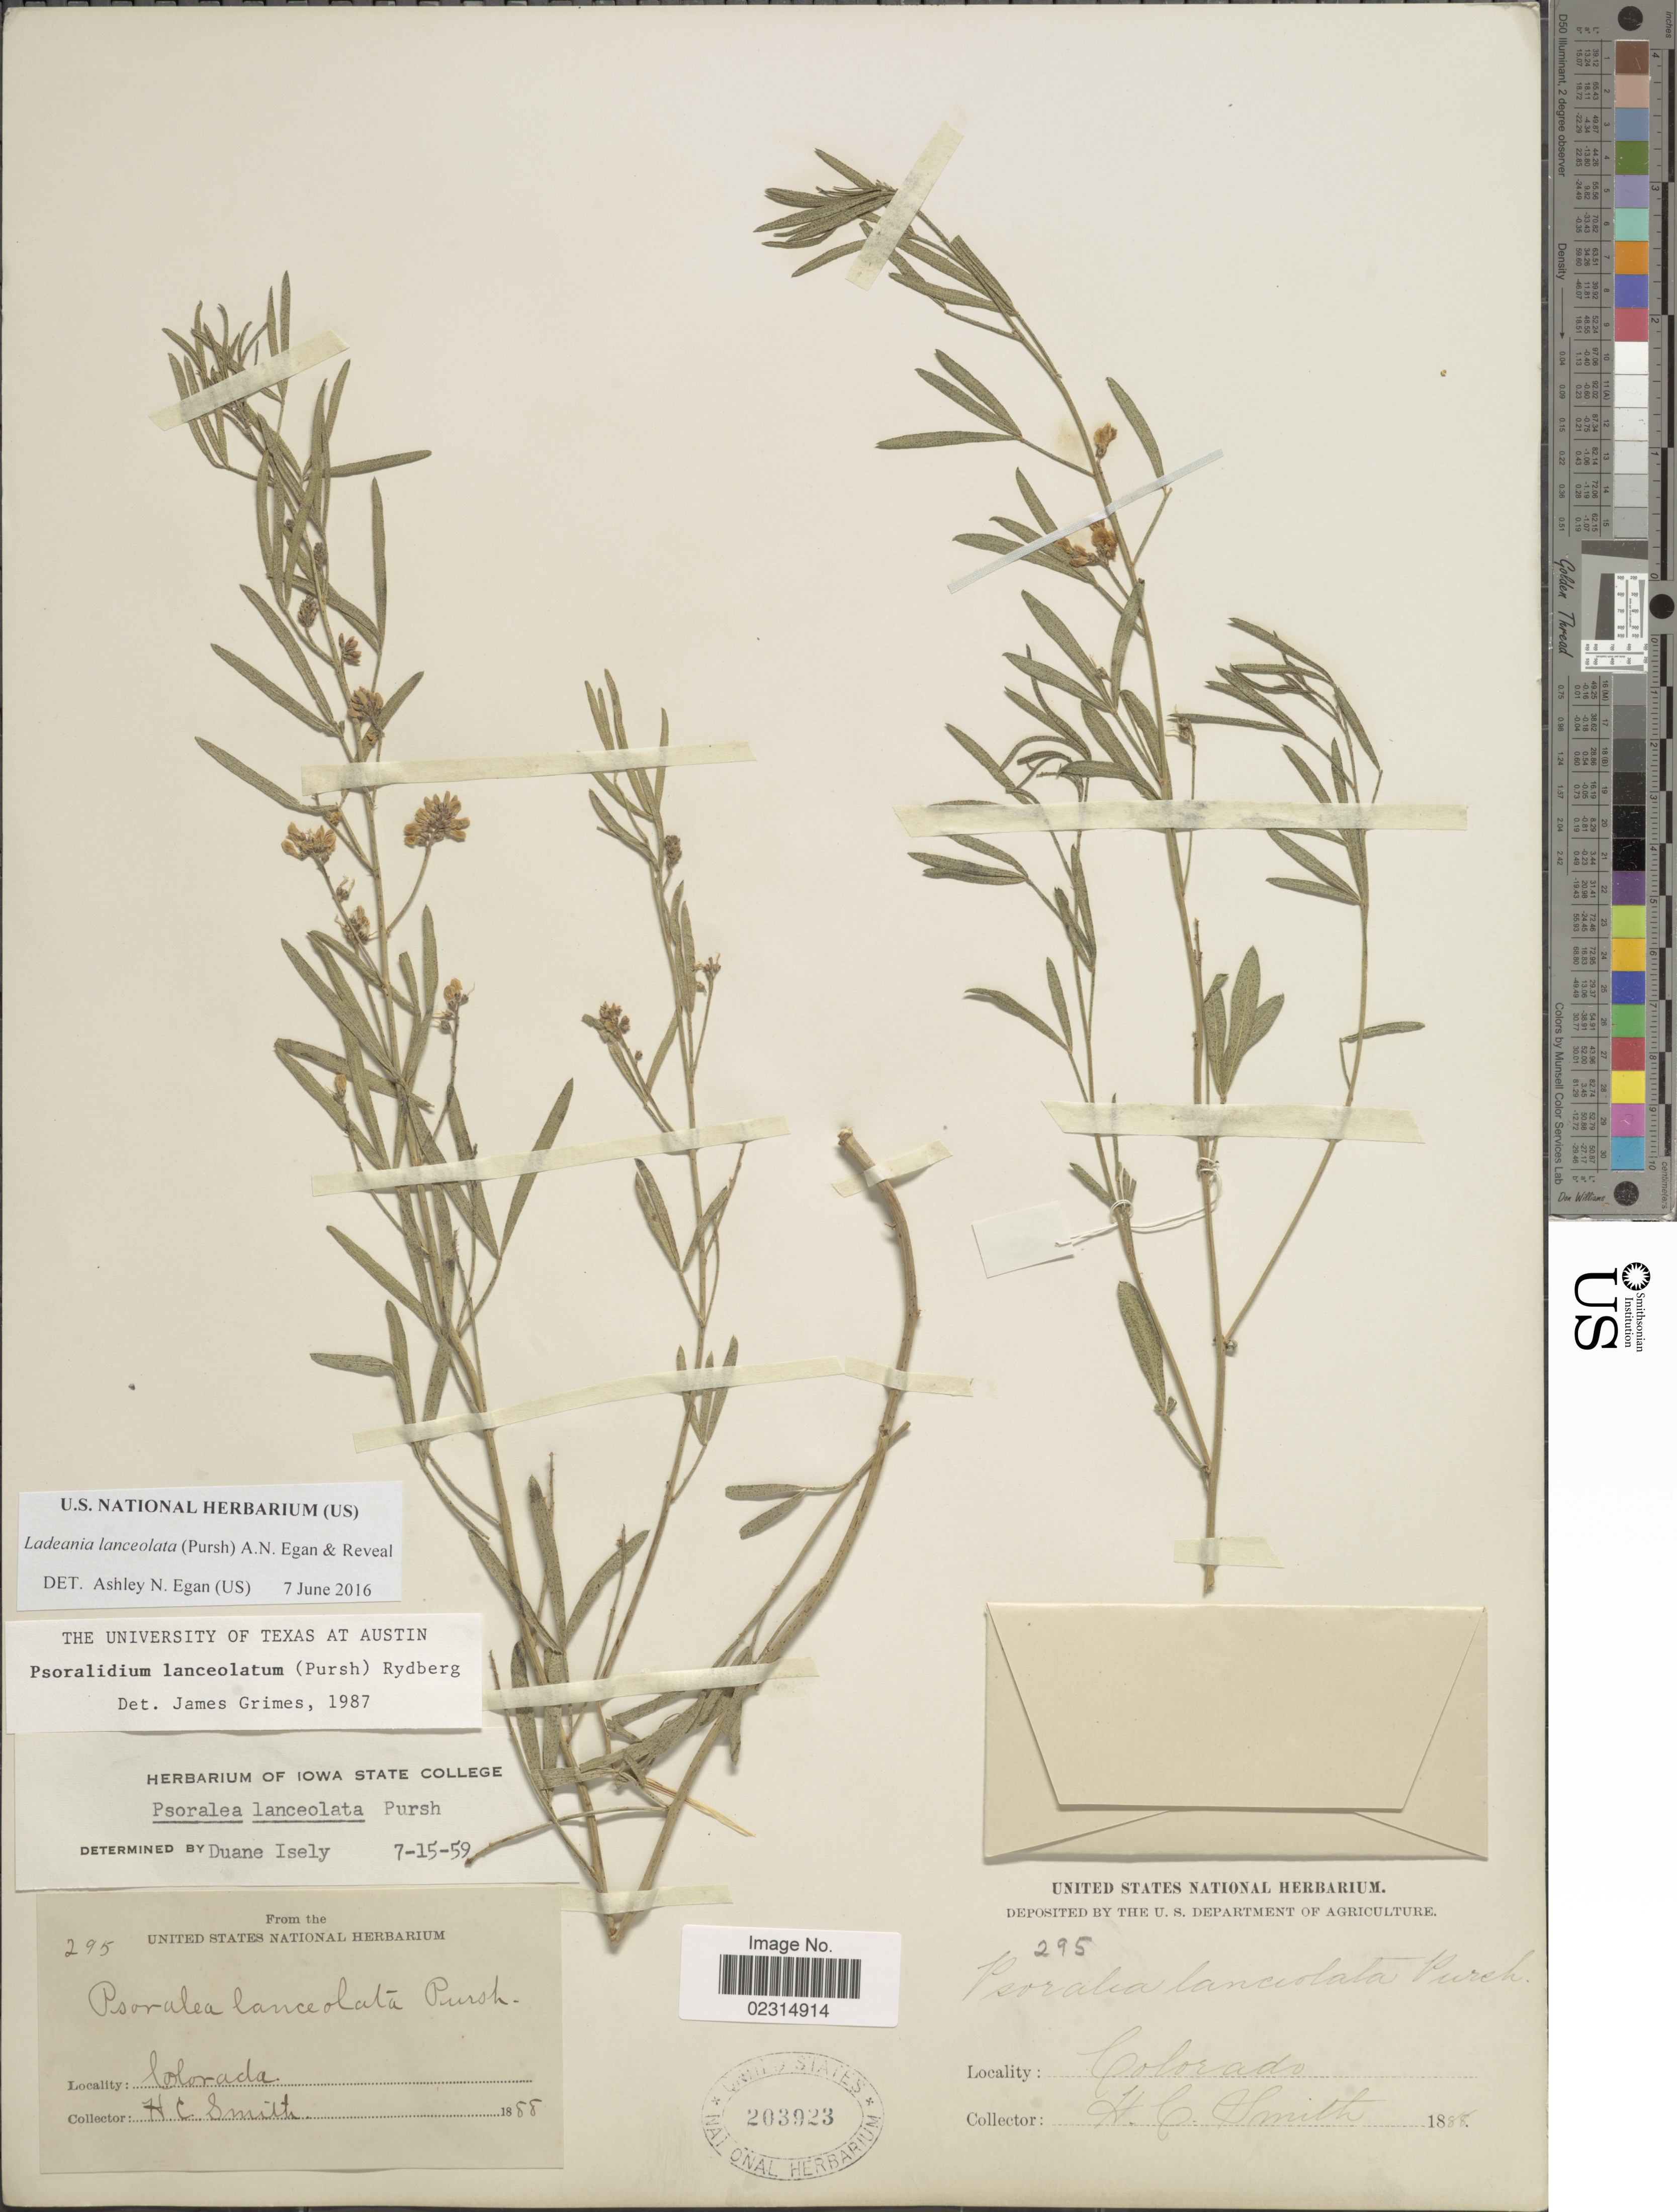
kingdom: Plantae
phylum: Tracheophyta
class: Magnoliopsida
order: Fabales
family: Fabaceae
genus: Ladeania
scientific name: Ladeania lanceolata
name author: (Pursh) A.N. Egan & Reveal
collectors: H. Smith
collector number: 295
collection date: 1888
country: United States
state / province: Colorado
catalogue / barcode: US 203923